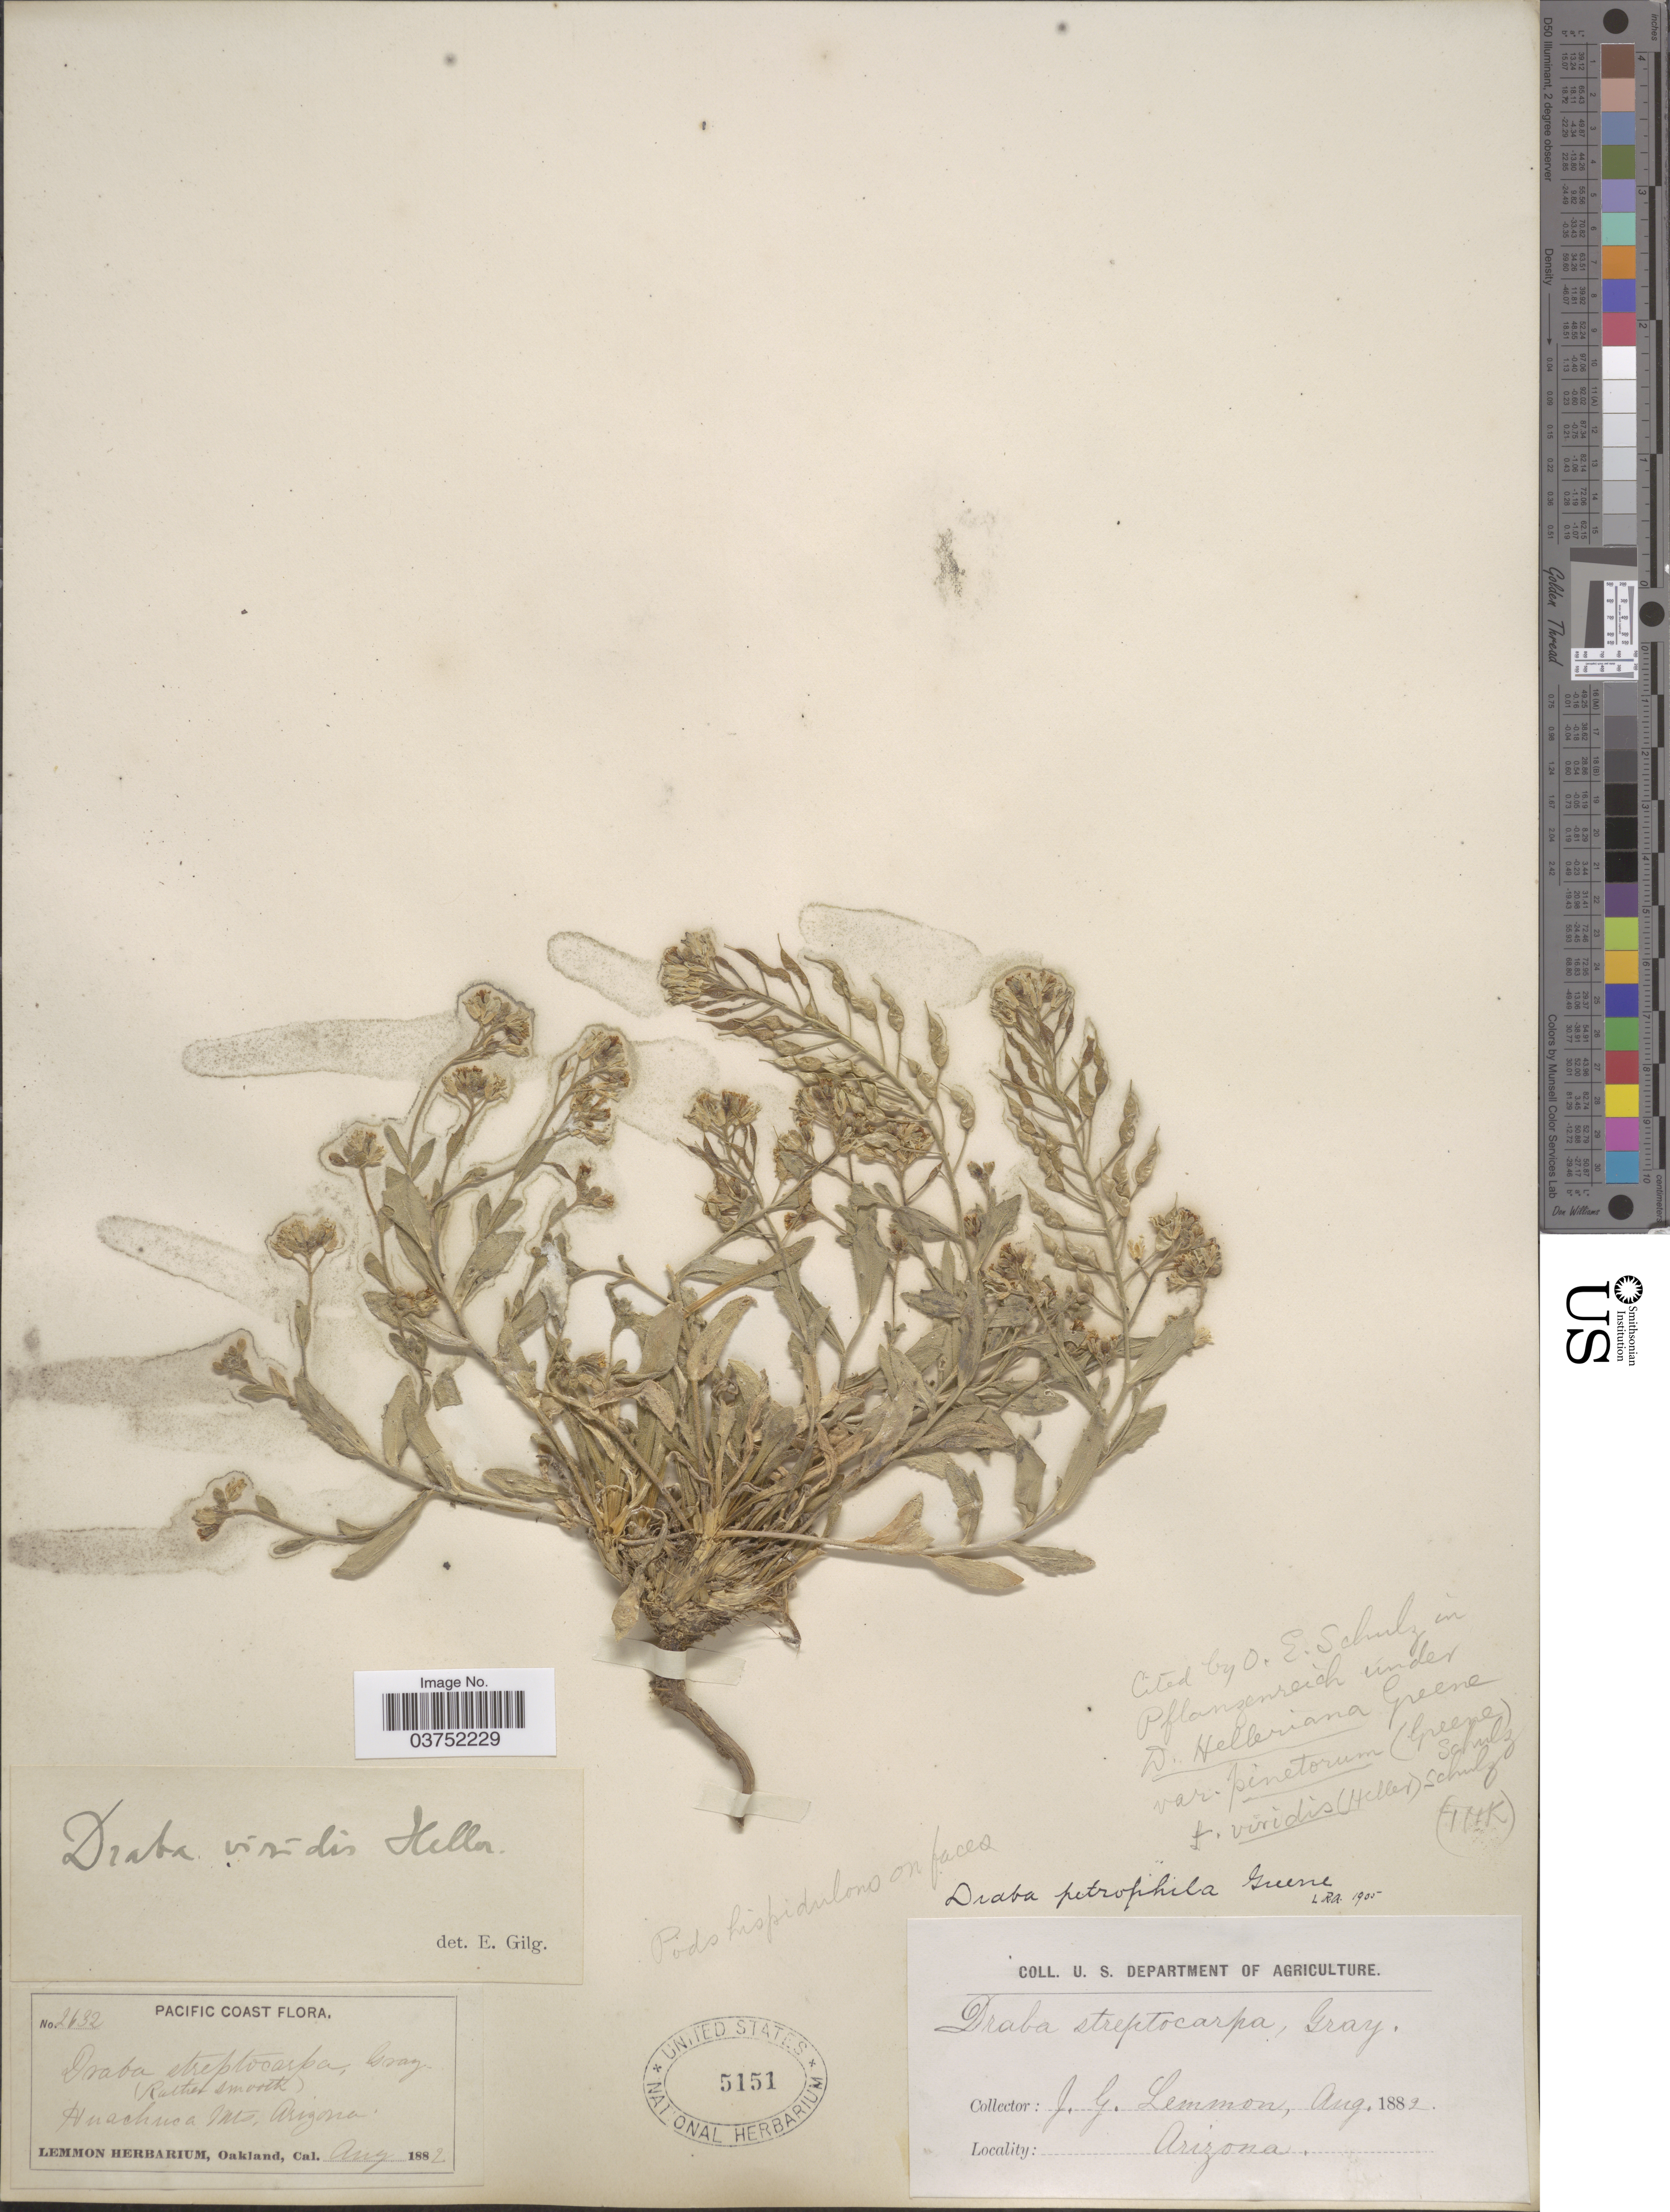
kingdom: Plantae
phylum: Tracheophyta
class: Magnoliopsida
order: Brassicales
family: Brassicaceae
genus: Draba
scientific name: Draba petrophila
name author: Greene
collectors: J. Lemmon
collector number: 2632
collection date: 1882-08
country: United States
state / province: Arizona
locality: Pacific Coast. Huachuca Mts.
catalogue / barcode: US 5151